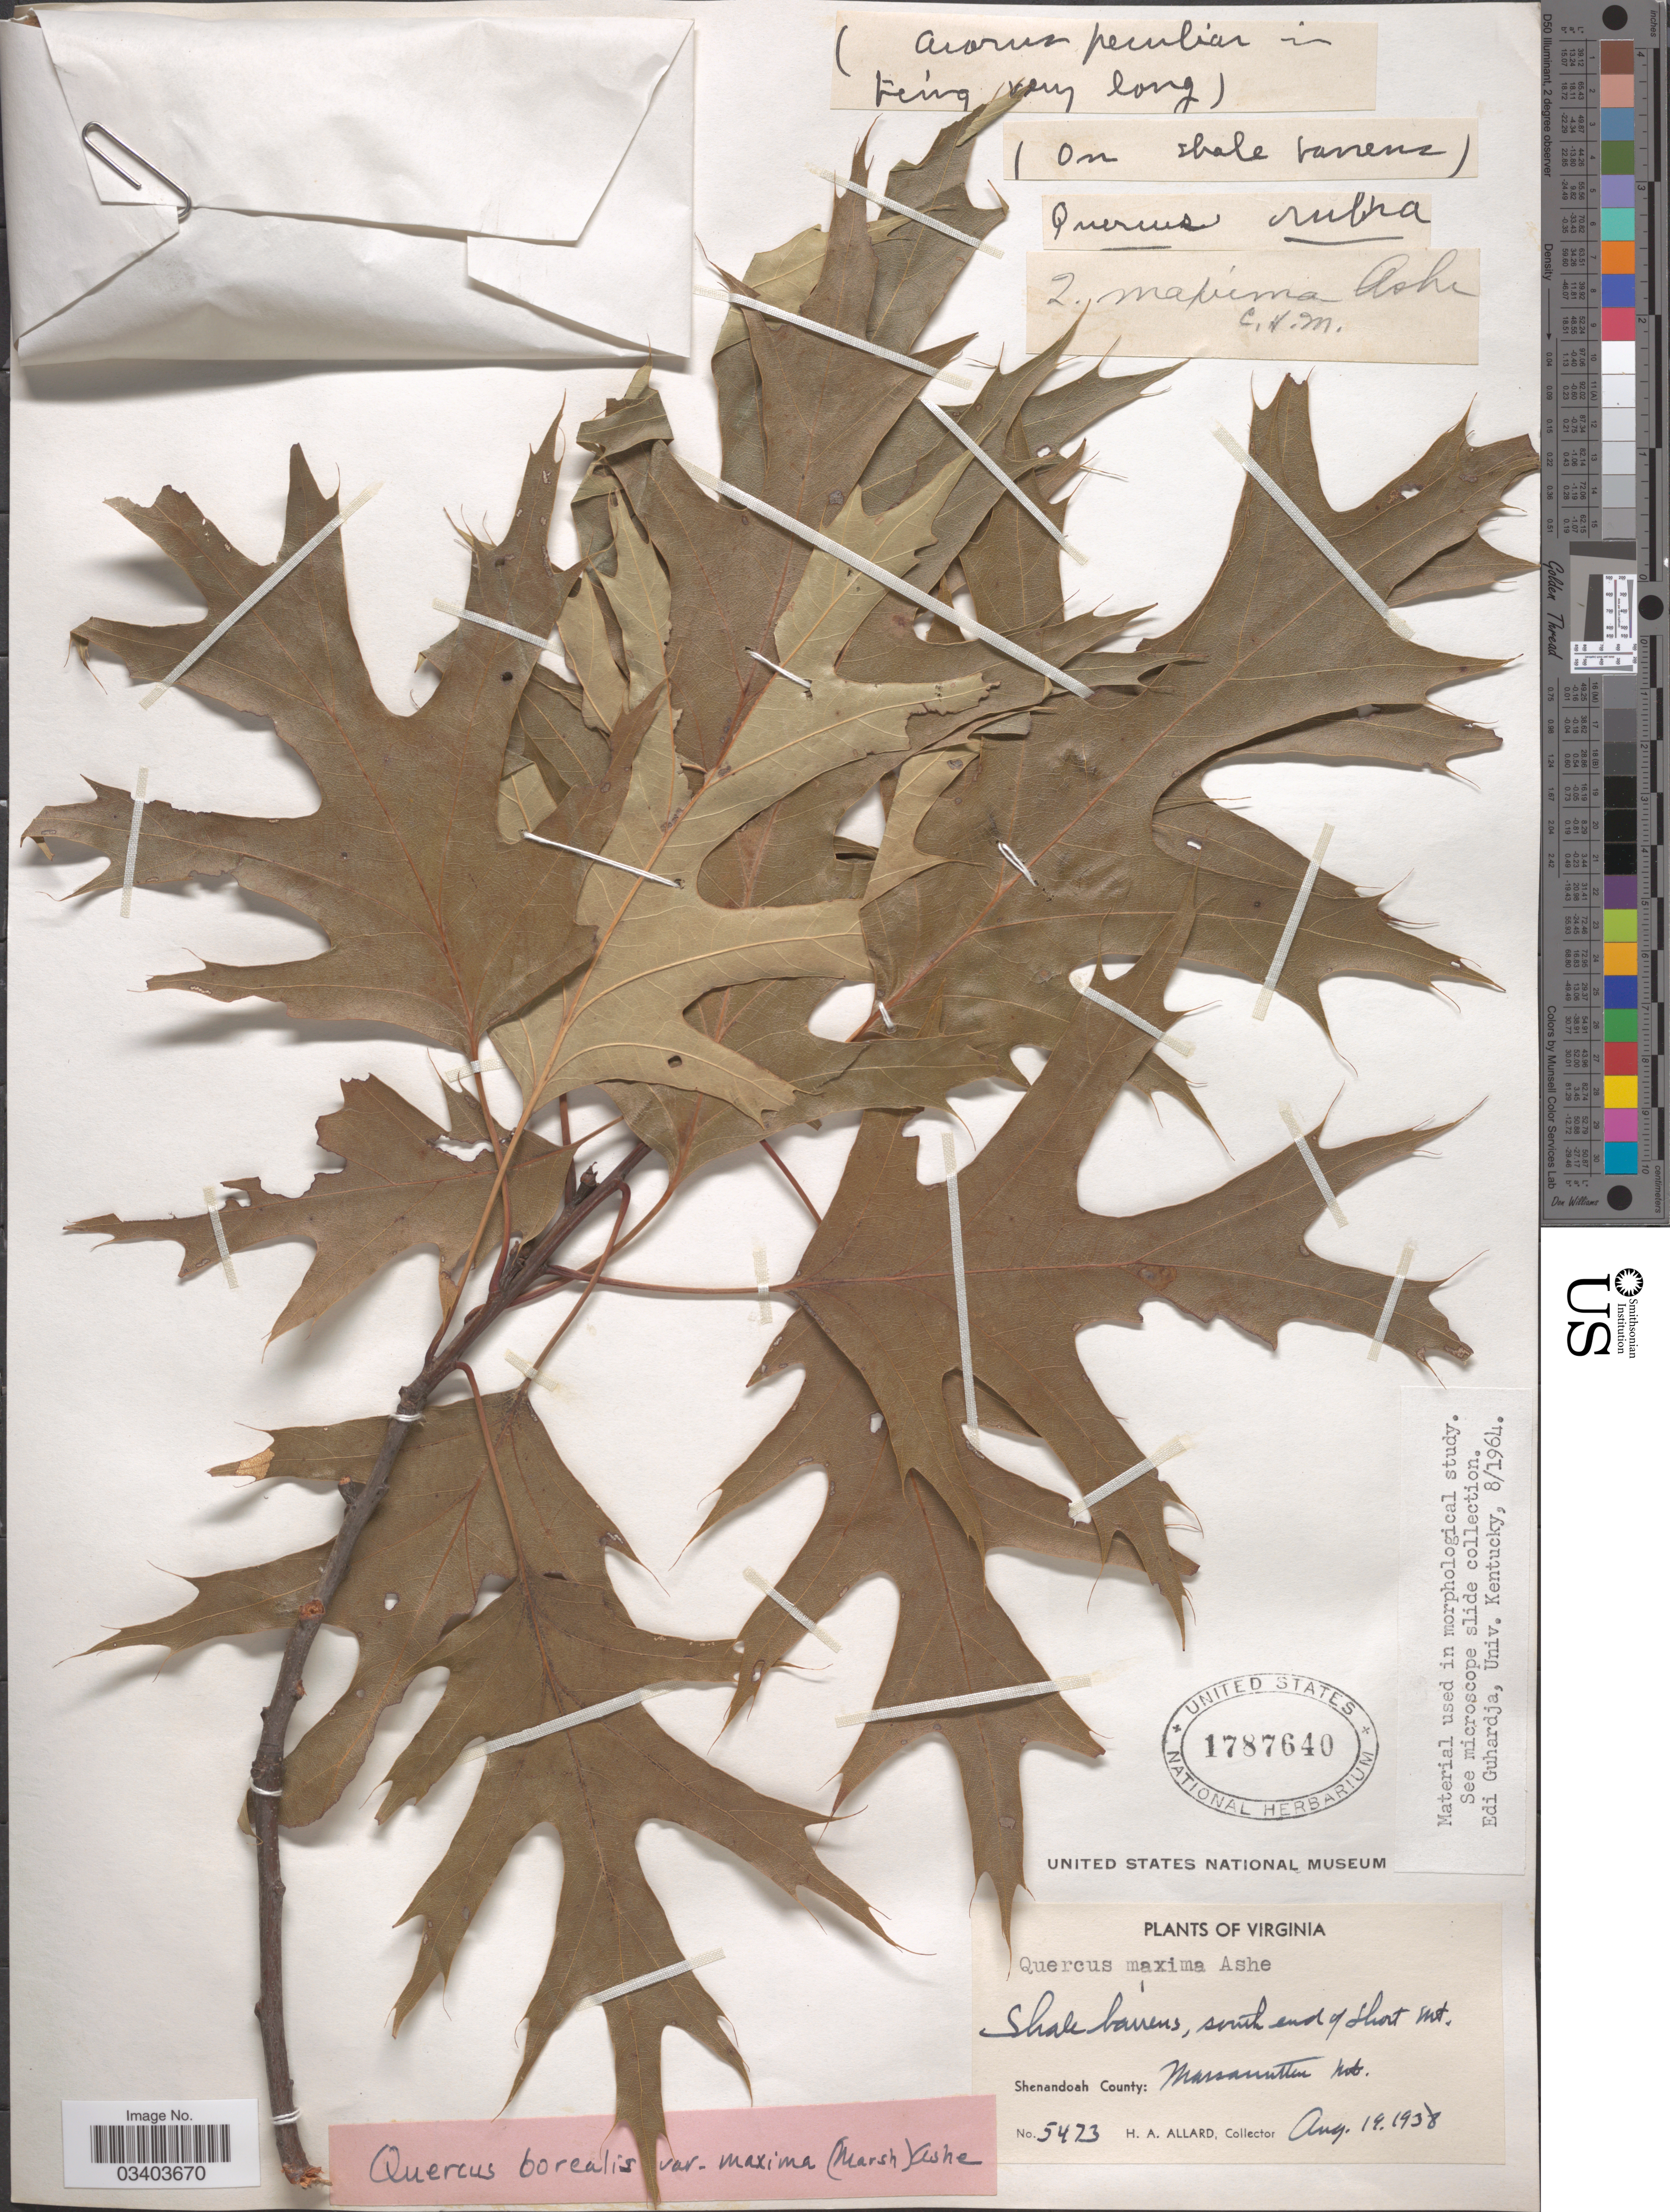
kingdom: Plantae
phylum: Tracheophyta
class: Magnoliopsida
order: Fagales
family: Fagaceae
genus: Quercus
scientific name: Quercus borealis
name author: F. Michx.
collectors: H. A. Allard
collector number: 5473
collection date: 1938-08-19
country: United States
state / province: Virginia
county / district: Shenandoah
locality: Shale barrens, south end of Short Mt. Shenandoah County: Massanutten Mt.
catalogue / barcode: US 1787640